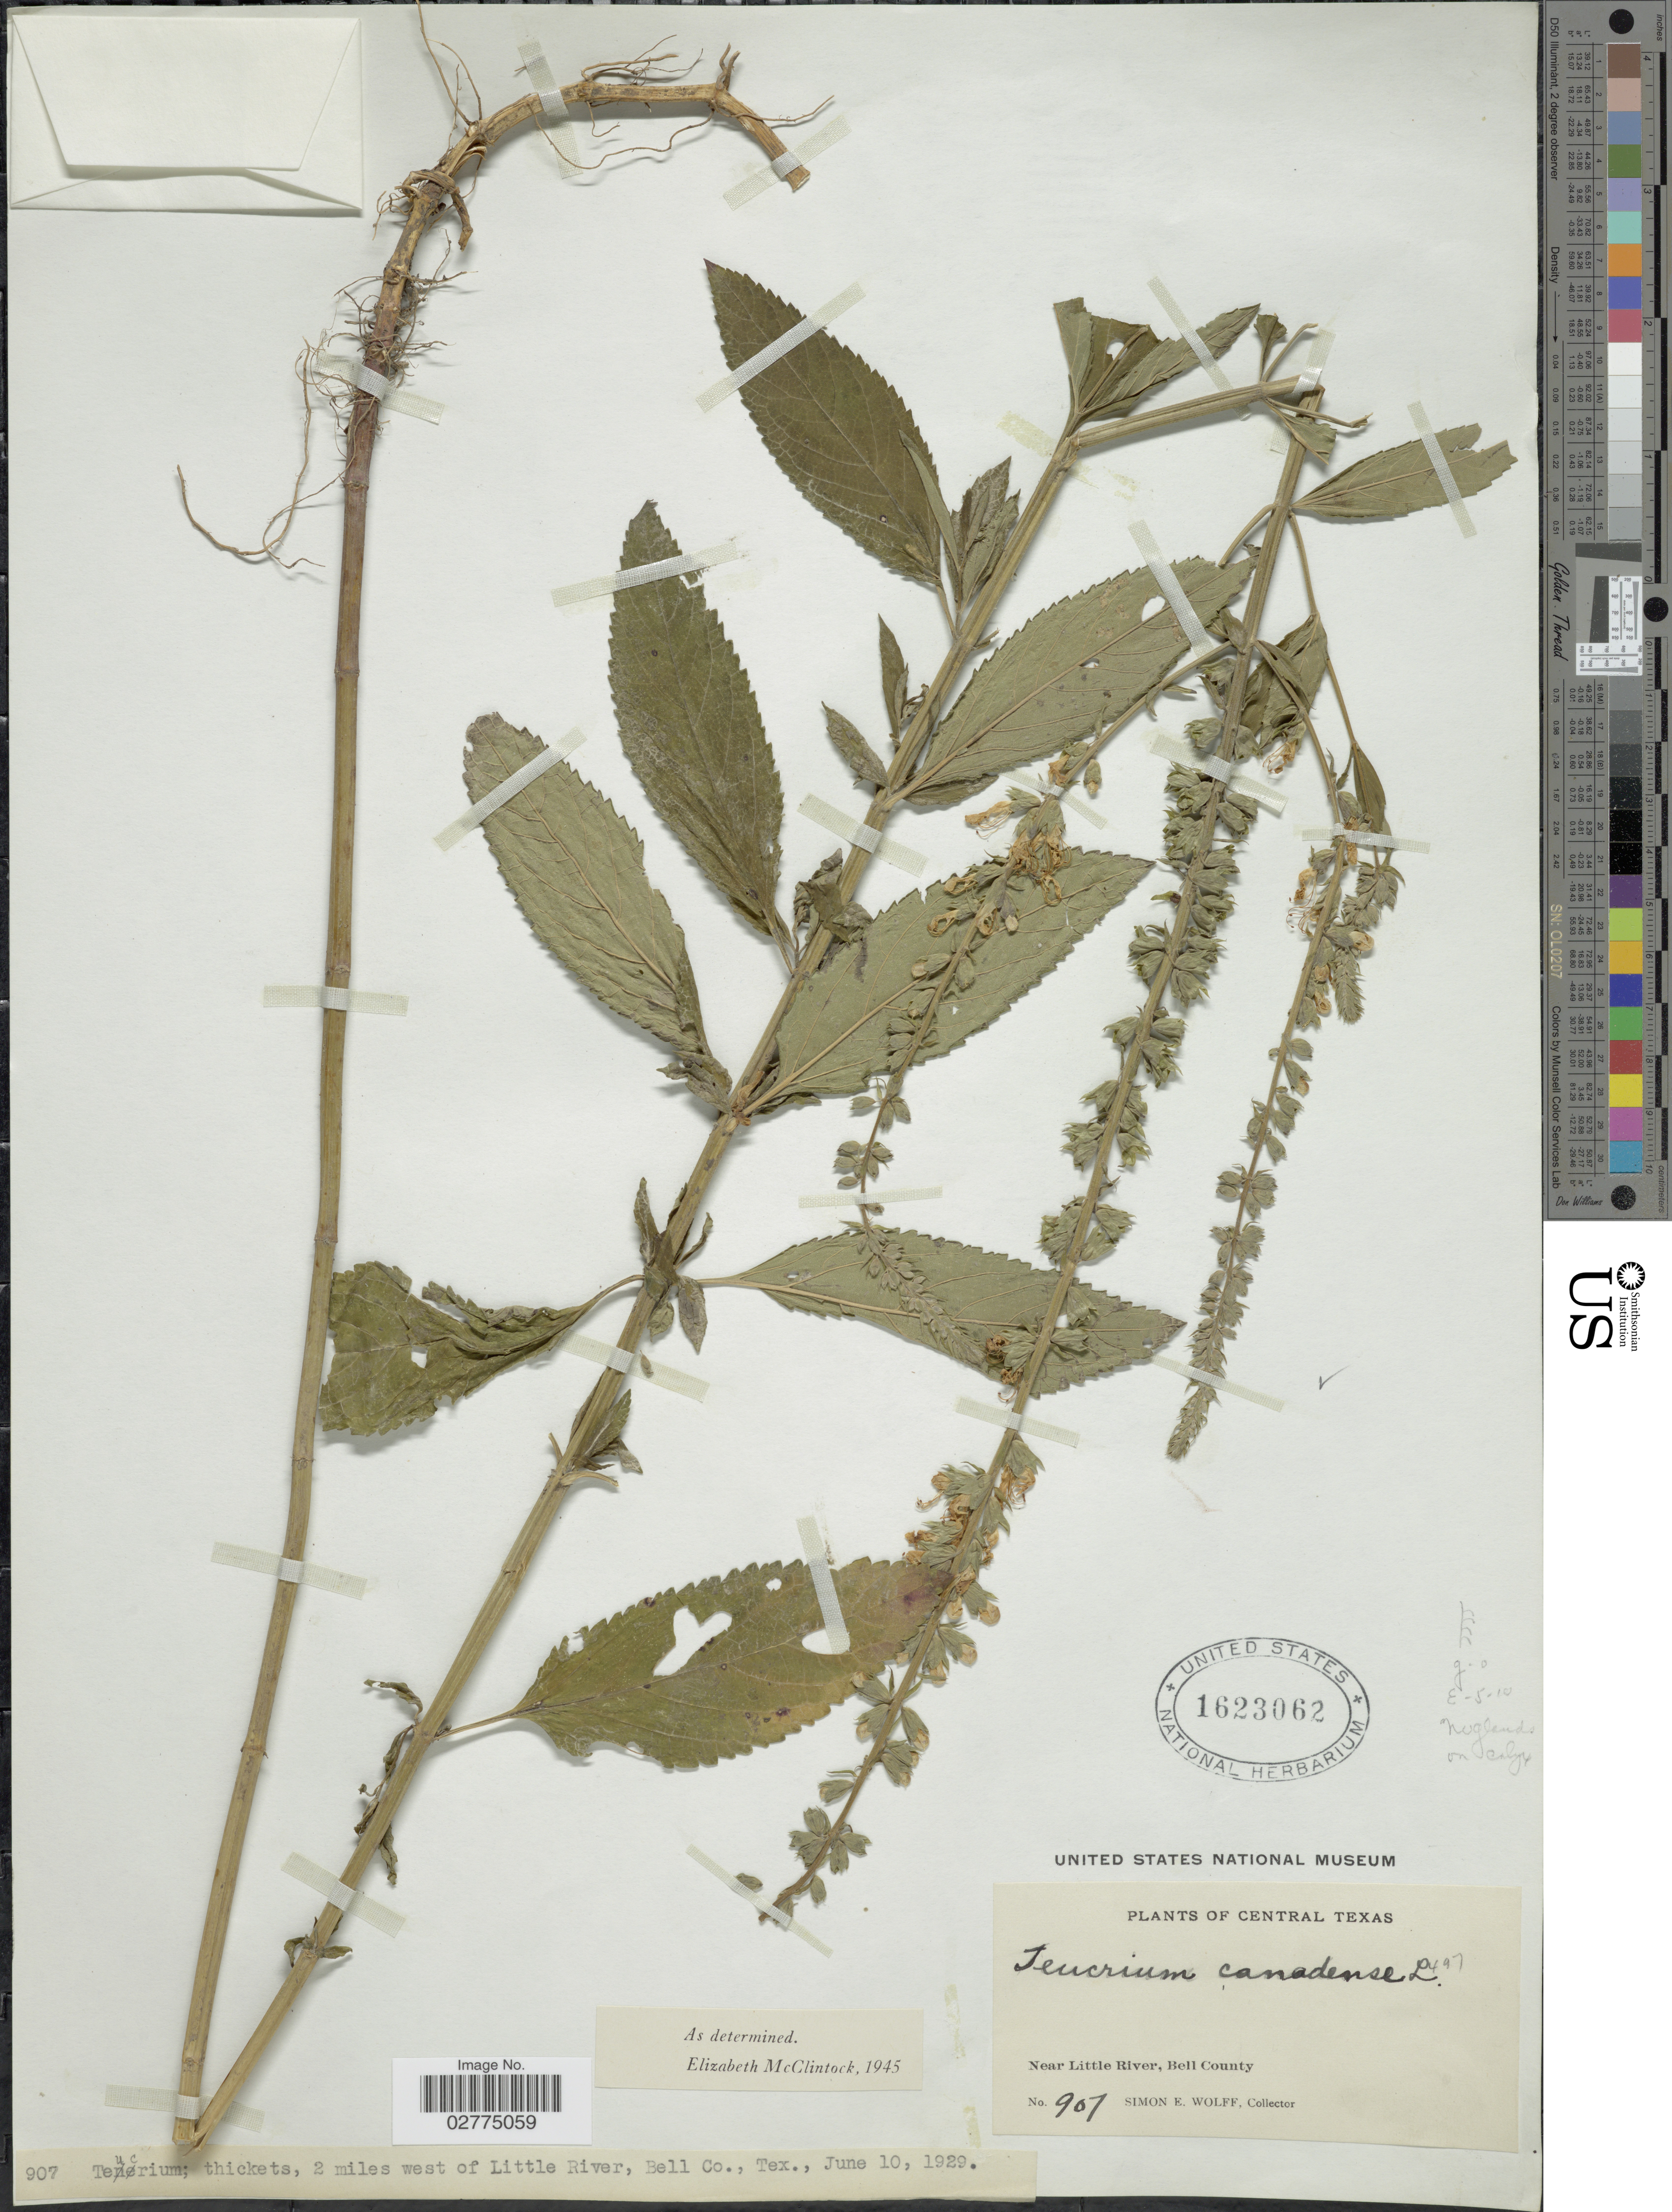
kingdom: Plantae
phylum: Tracheophyta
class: Magnoliopsida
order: Lamiales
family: Lamiaceae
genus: Teucrium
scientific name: Teucrium canadense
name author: L.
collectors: S. E. Wolff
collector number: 907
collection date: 1929-06-10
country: United States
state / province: Texas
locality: Central Texas. Near Little River, Bell County. Thickets, 2 miles west of Little River, Bell Co.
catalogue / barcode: US 1623062